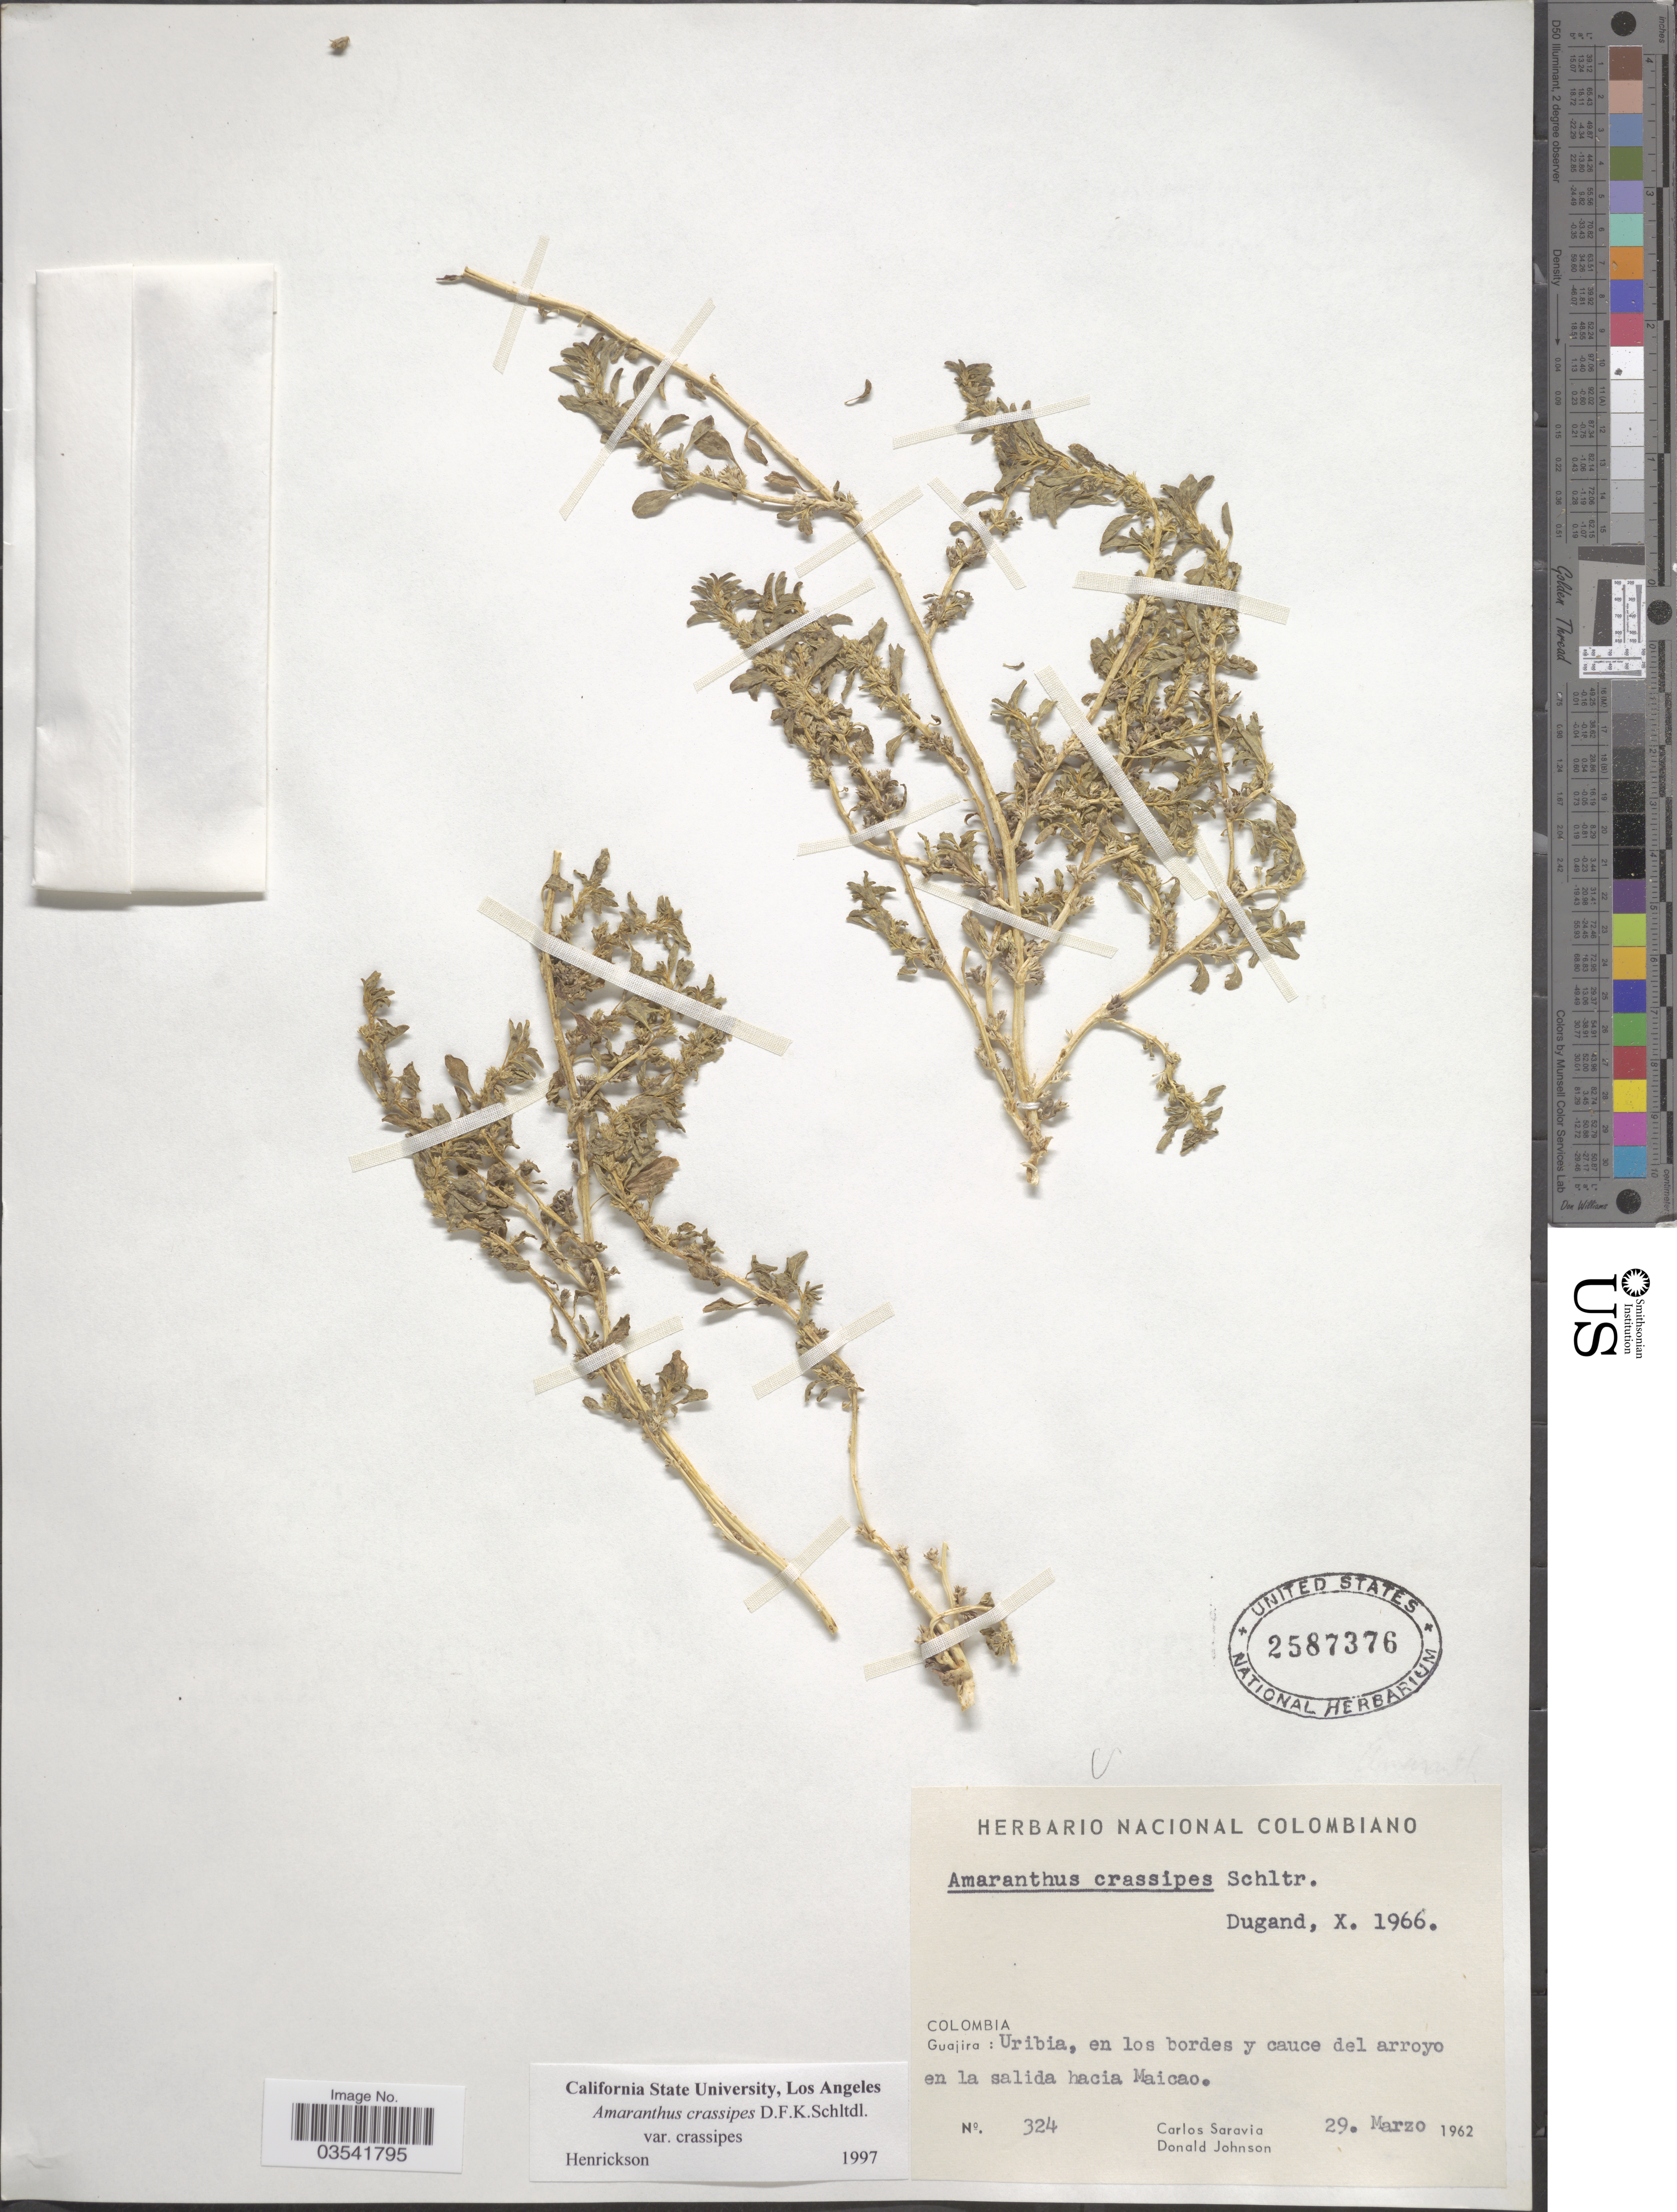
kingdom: Plantae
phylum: Tracheophyta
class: Magnoliopsida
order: Caryophyllales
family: Amaranthaceae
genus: Amaranthus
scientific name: Amaranthus crassipes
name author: Schltdl.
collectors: C. Saravia & D. Johnson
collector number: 324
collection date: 1962-03-29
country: Colombia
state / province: La Guajira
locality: Uribia, en los bordes y cauce del arroyo en la salida hacia Maicao.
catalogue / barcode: US 2587376